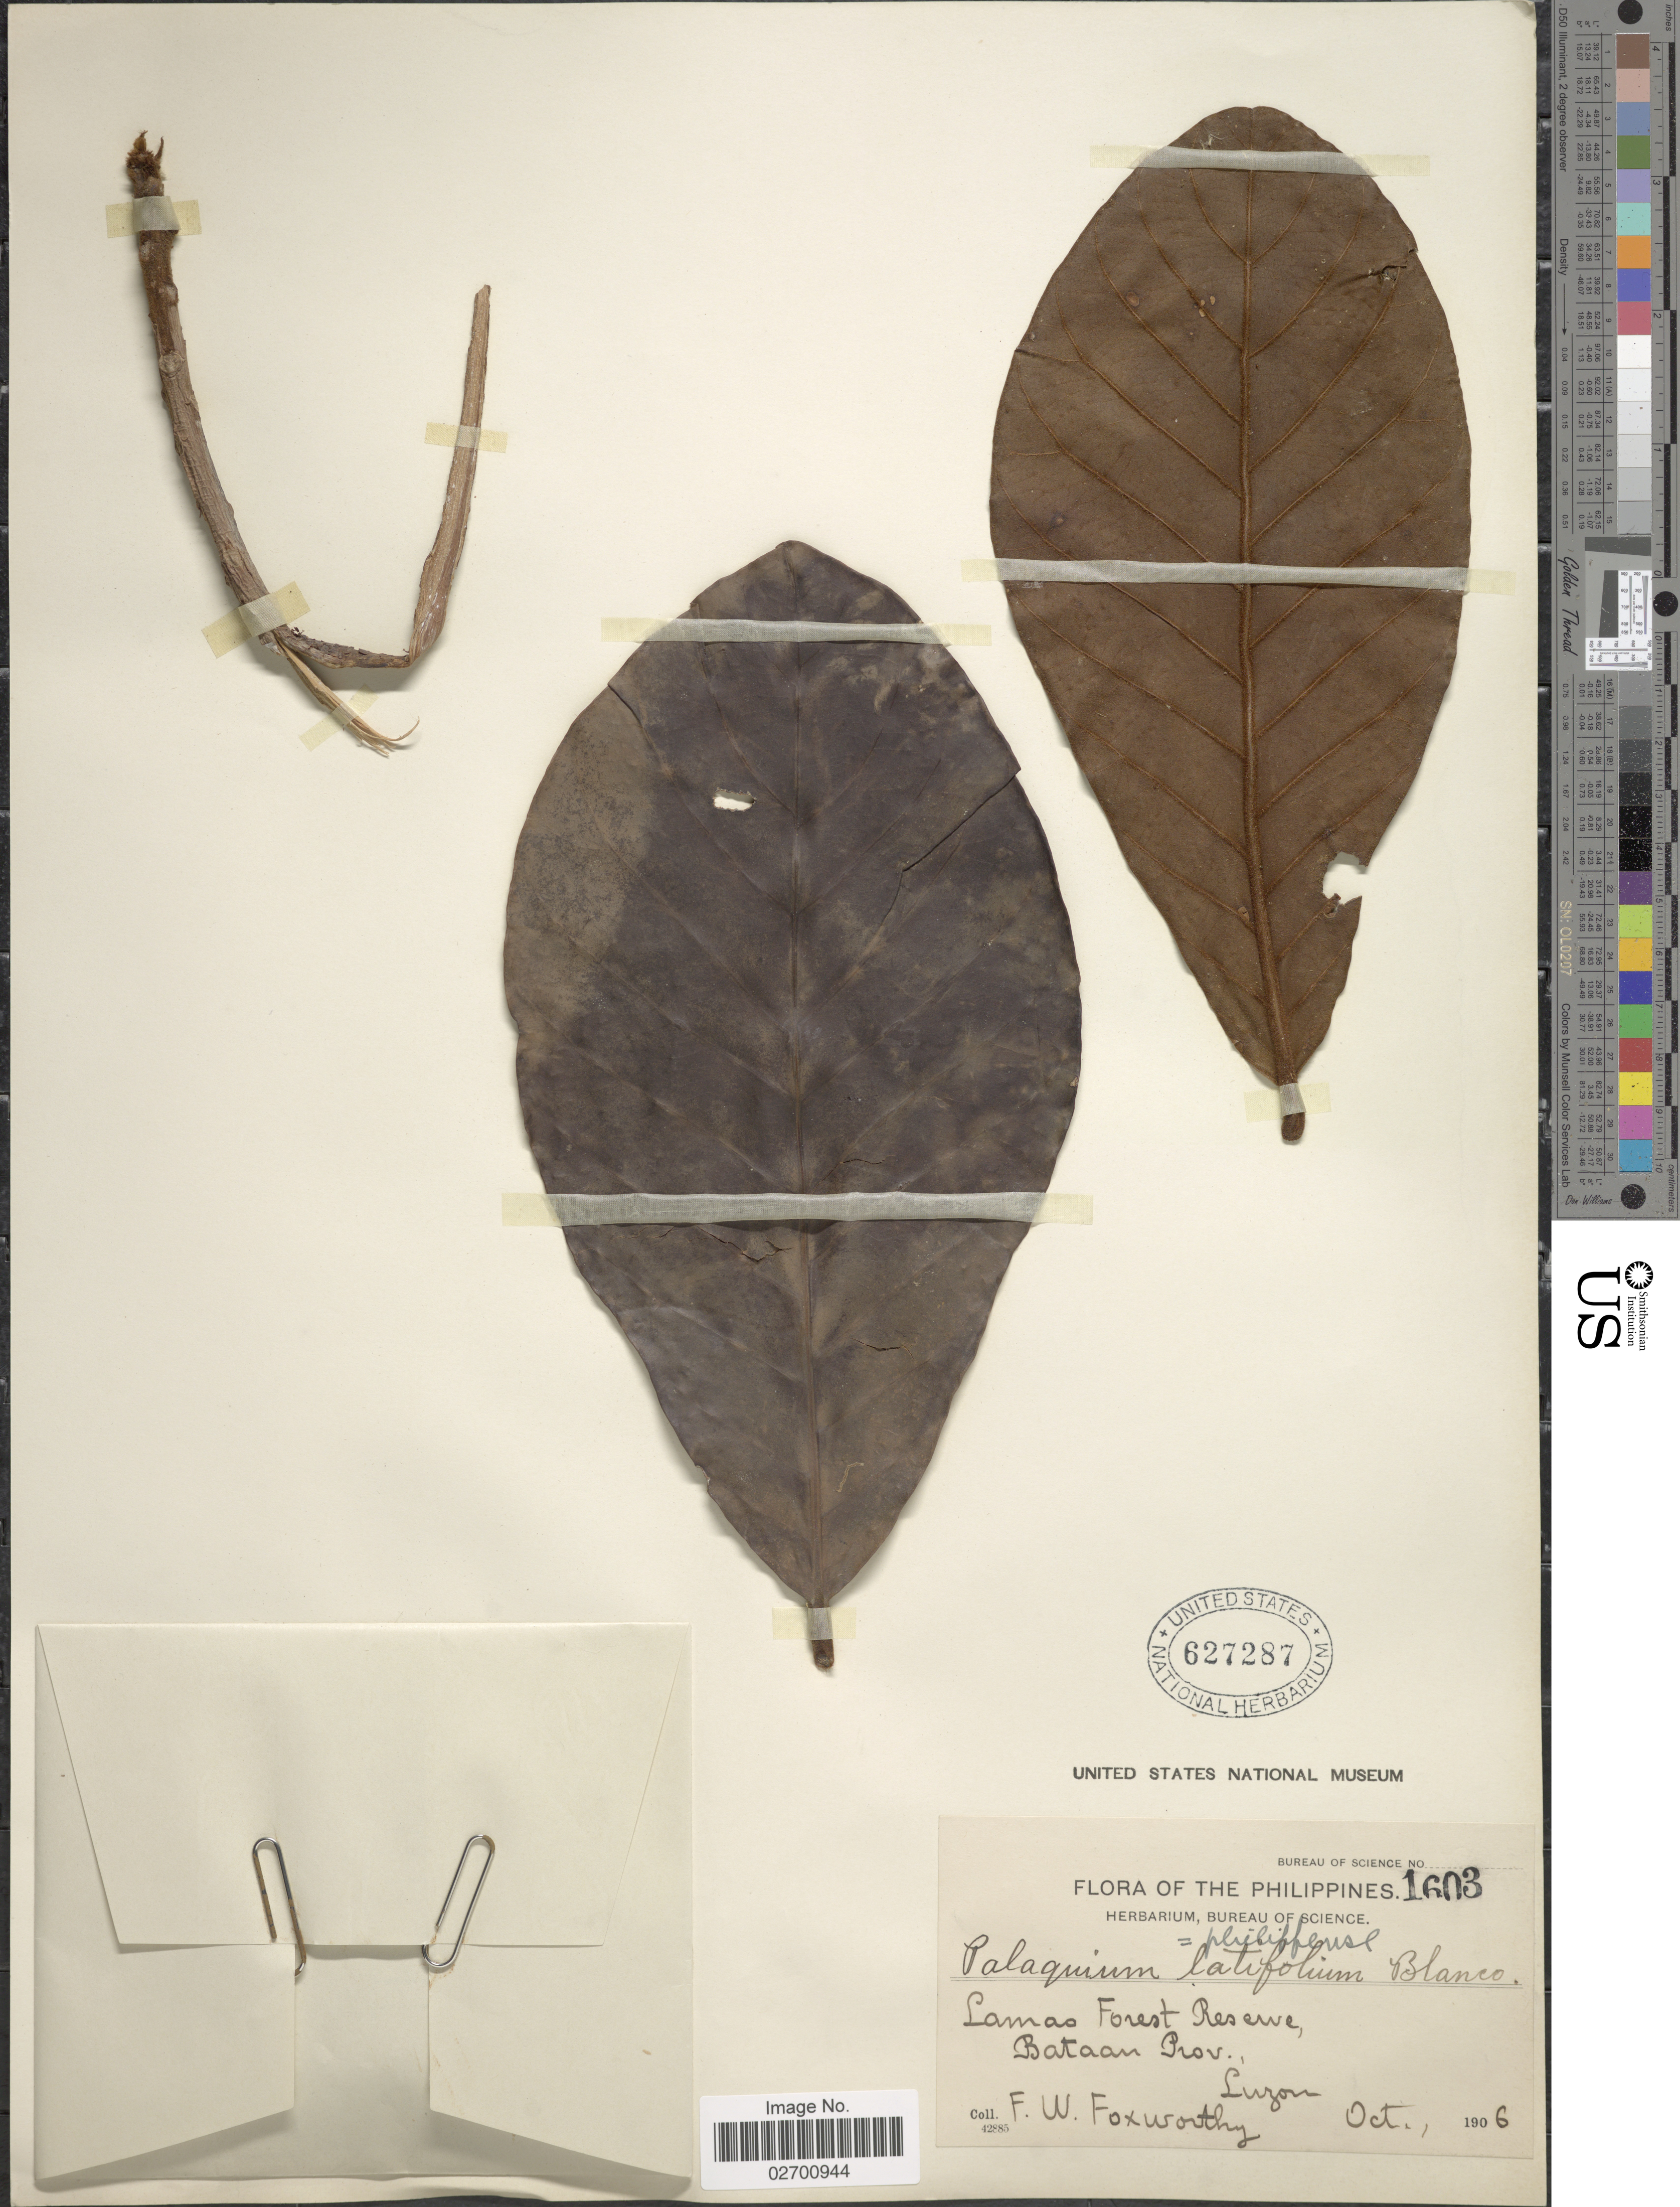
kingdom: Plantae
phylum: Tracheophyta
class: Magnoliopsida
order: Ericales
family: Sapotaceae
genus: Palaquium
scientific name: Palaquium philippense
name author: (Perr.) C.B. Rob.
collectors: F. W. Foxworthy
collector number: Bureau of Science 1603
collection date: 1906-10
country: Philippines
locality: Lamao Forest Reserve, Bataan Prov., Luzon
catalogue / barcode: US 627287